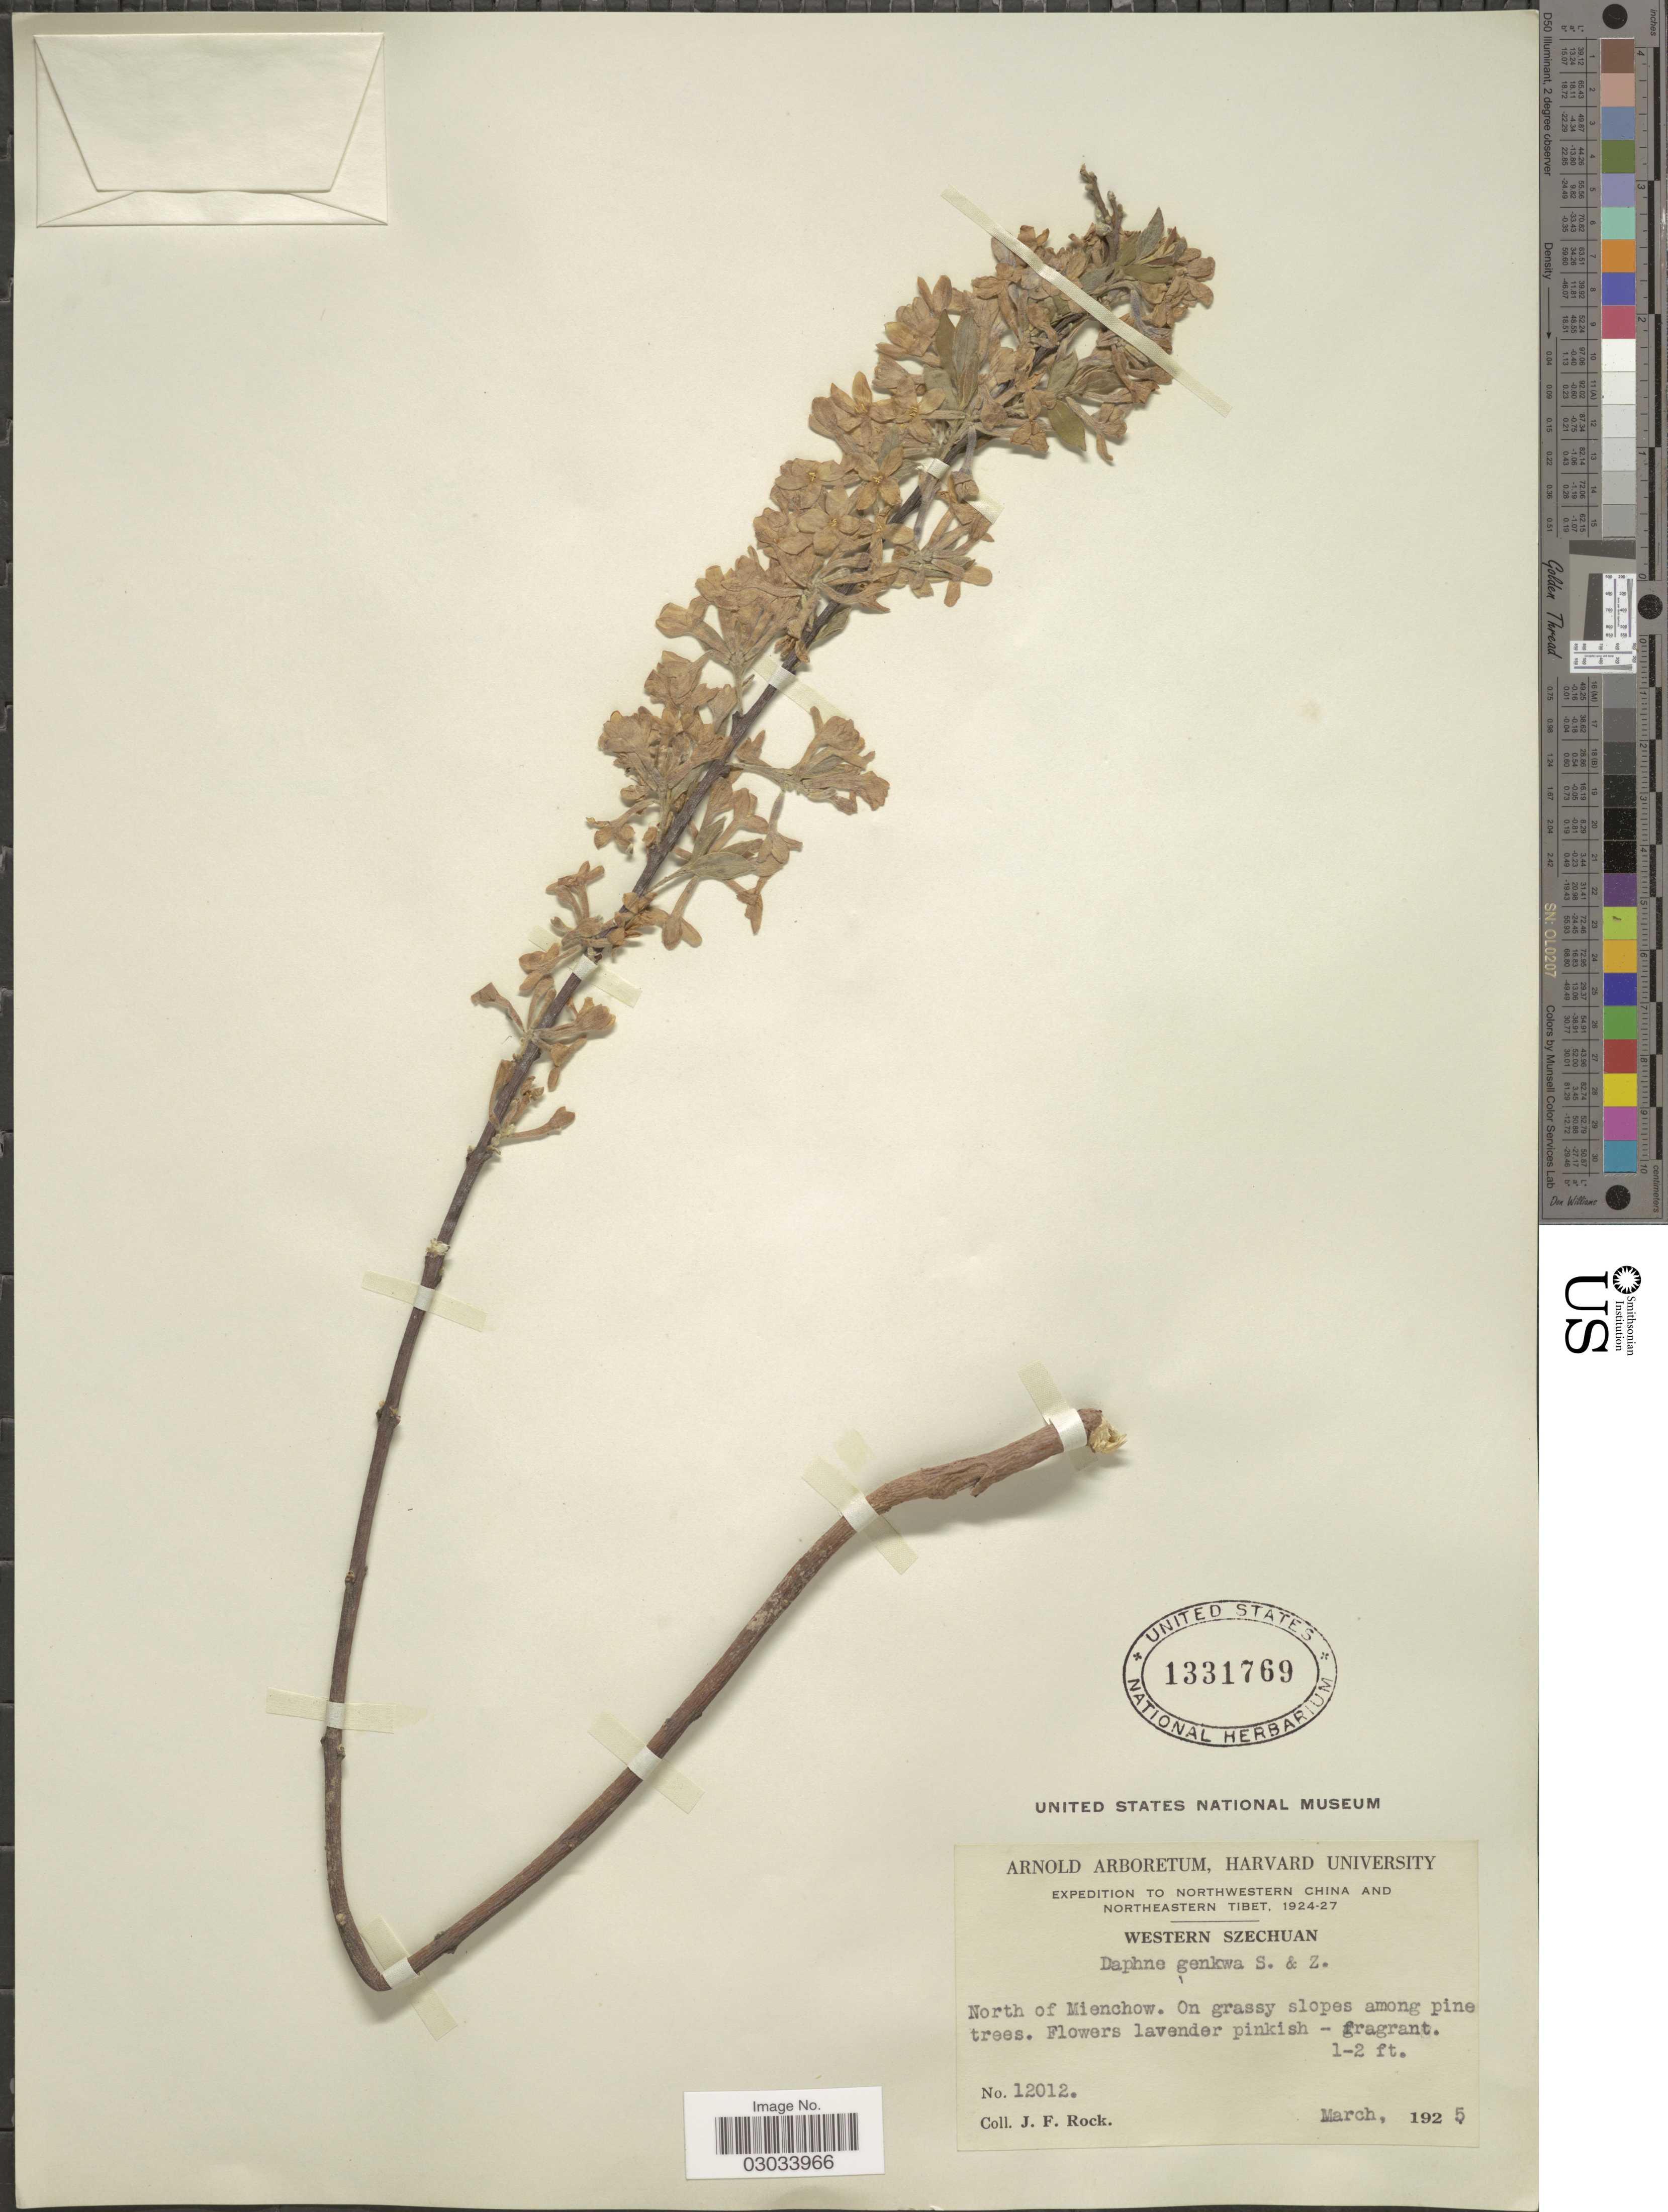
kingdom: Plantae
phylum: Tracheophyta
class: Magnoliopsida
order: Malvales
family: Thymelaeaceae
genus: Daphne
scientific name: Daphne genkwa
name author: Siebold & Zucc.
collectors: J. Rock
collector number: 12012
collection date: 1925-03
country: China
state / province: Sichuan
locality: Northwestern China. Western Szechuan. North of Mienchow.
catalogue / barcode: US 1331769